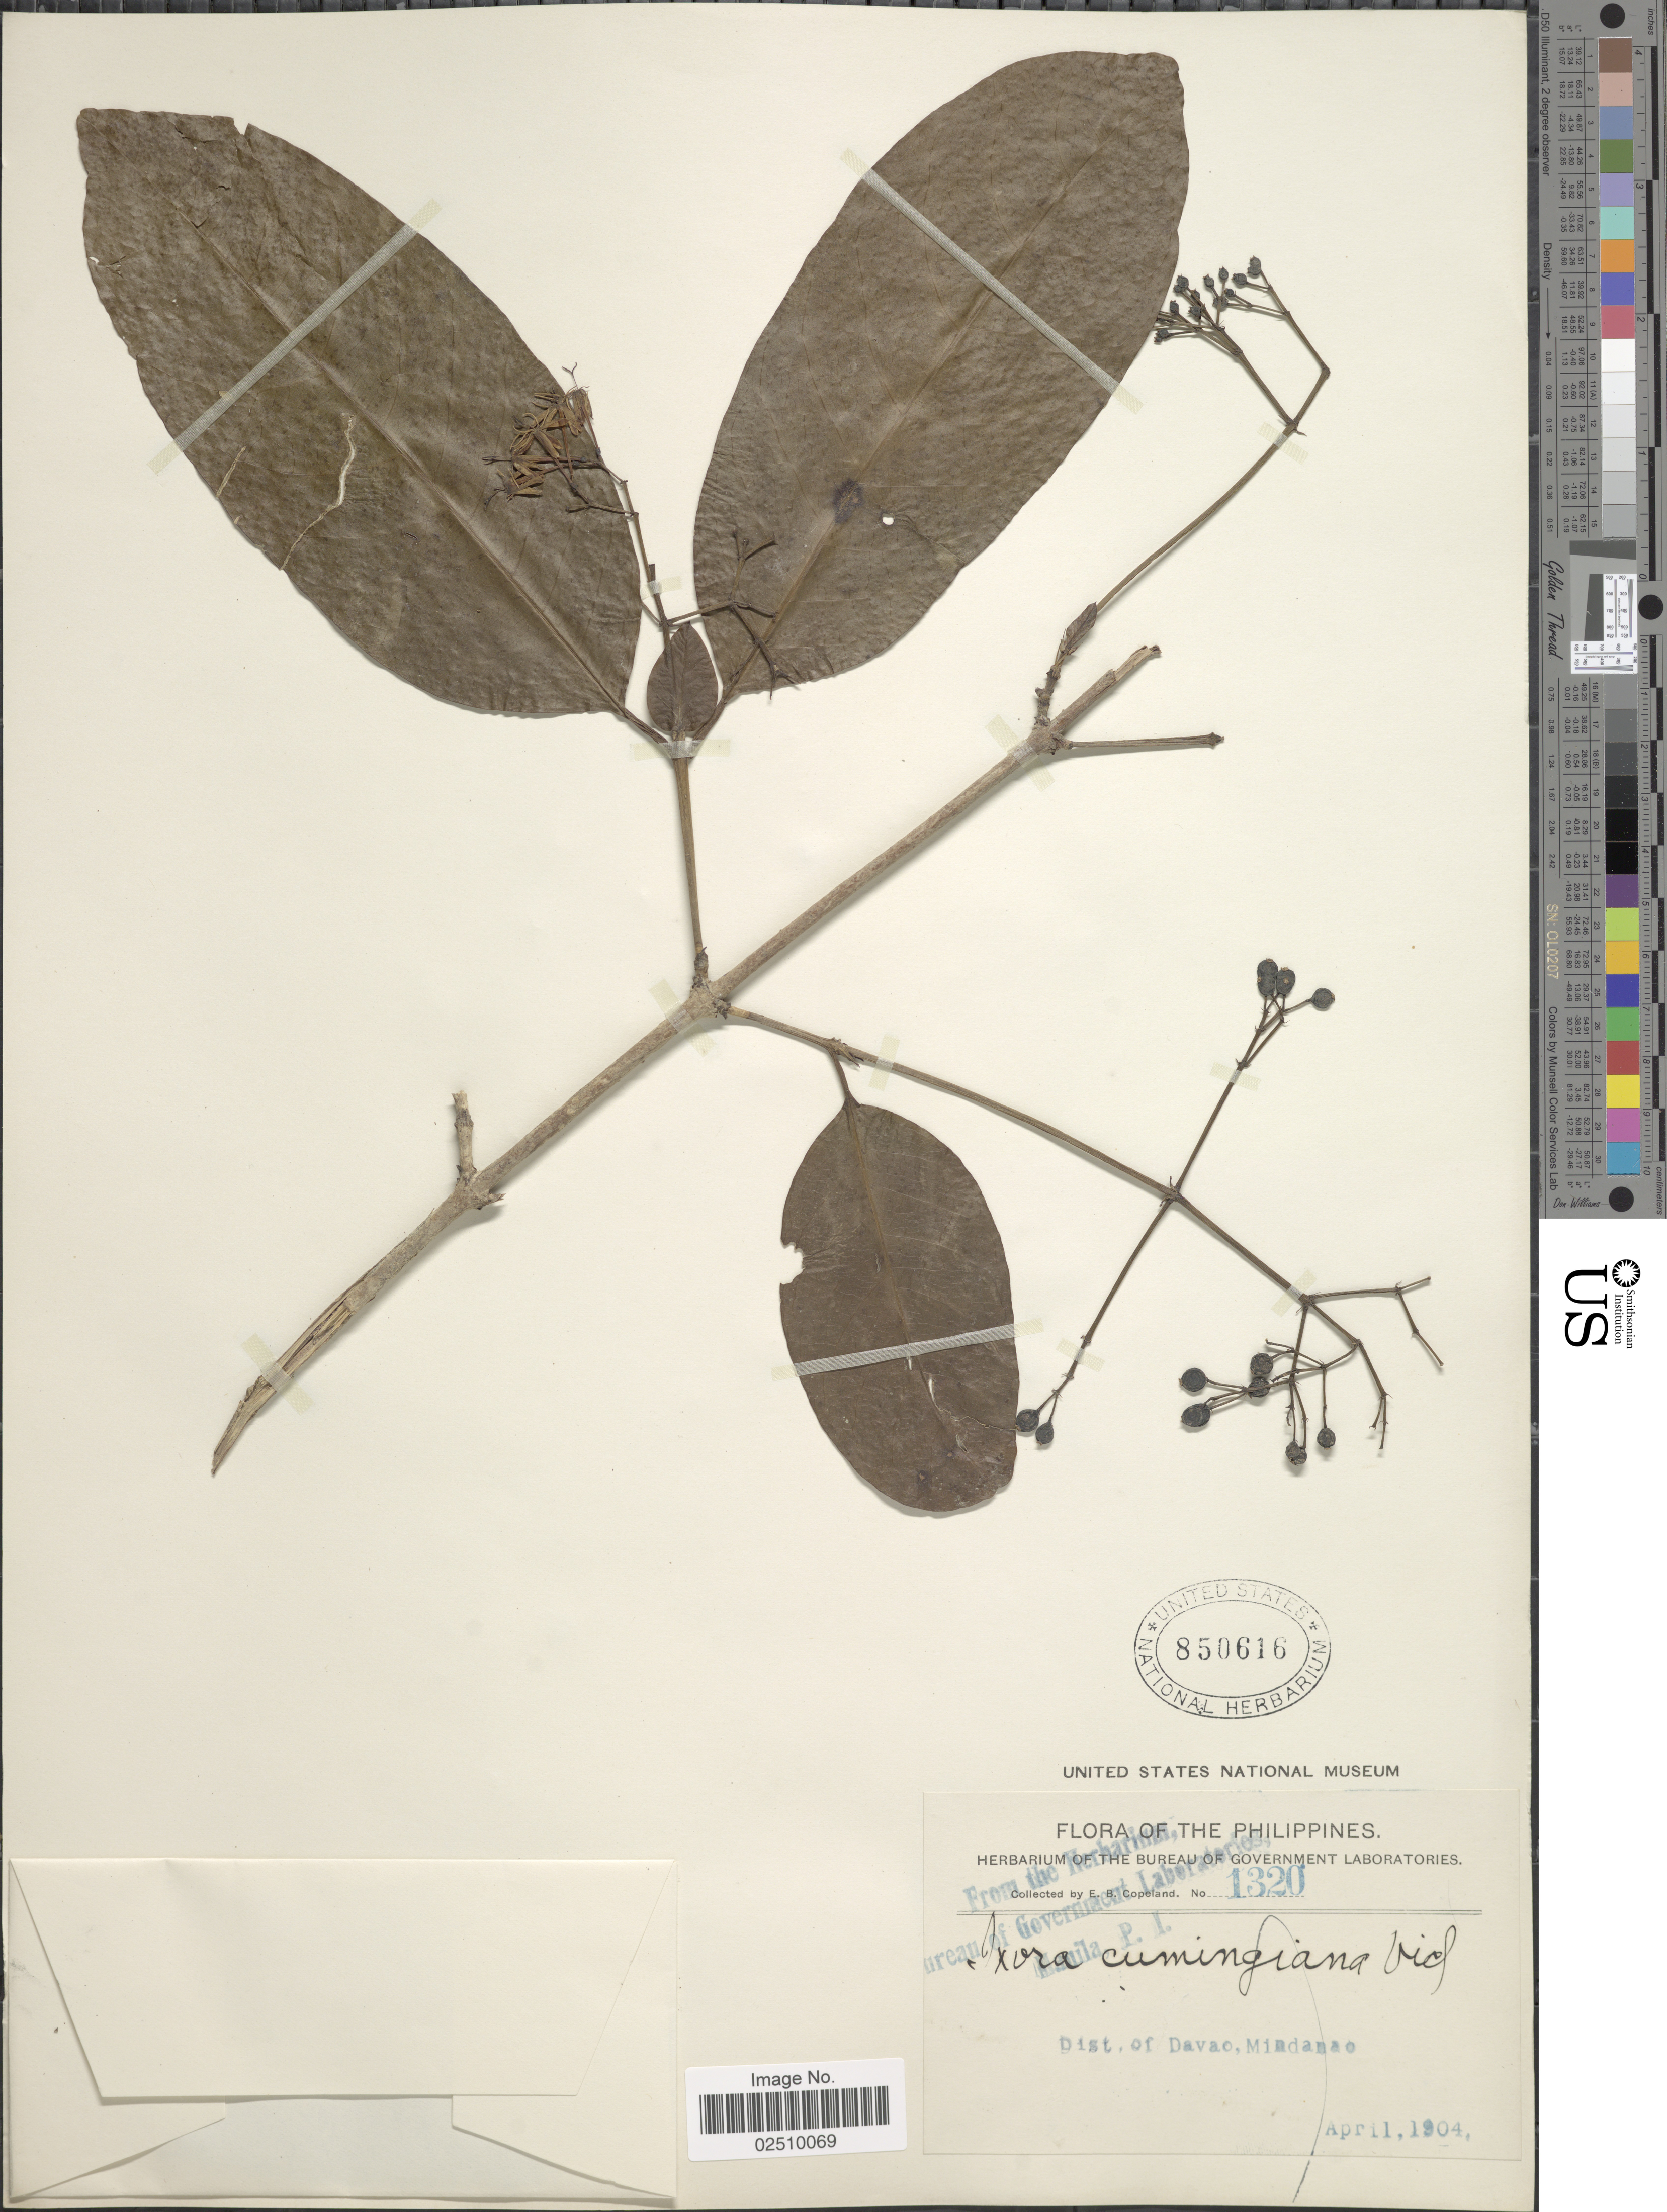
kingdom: Plantae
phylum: Tracheophyta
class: Magnoliopsida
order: Gentianales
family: Rubiaceae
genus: Ixora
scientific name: Ixora cumingiana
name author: S. Vidal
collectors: E. B. Copeland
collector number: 1320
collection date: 1904-04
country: Philippines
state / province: Davao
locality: Dist. of Davao. Mindanao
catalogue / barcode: US 850616